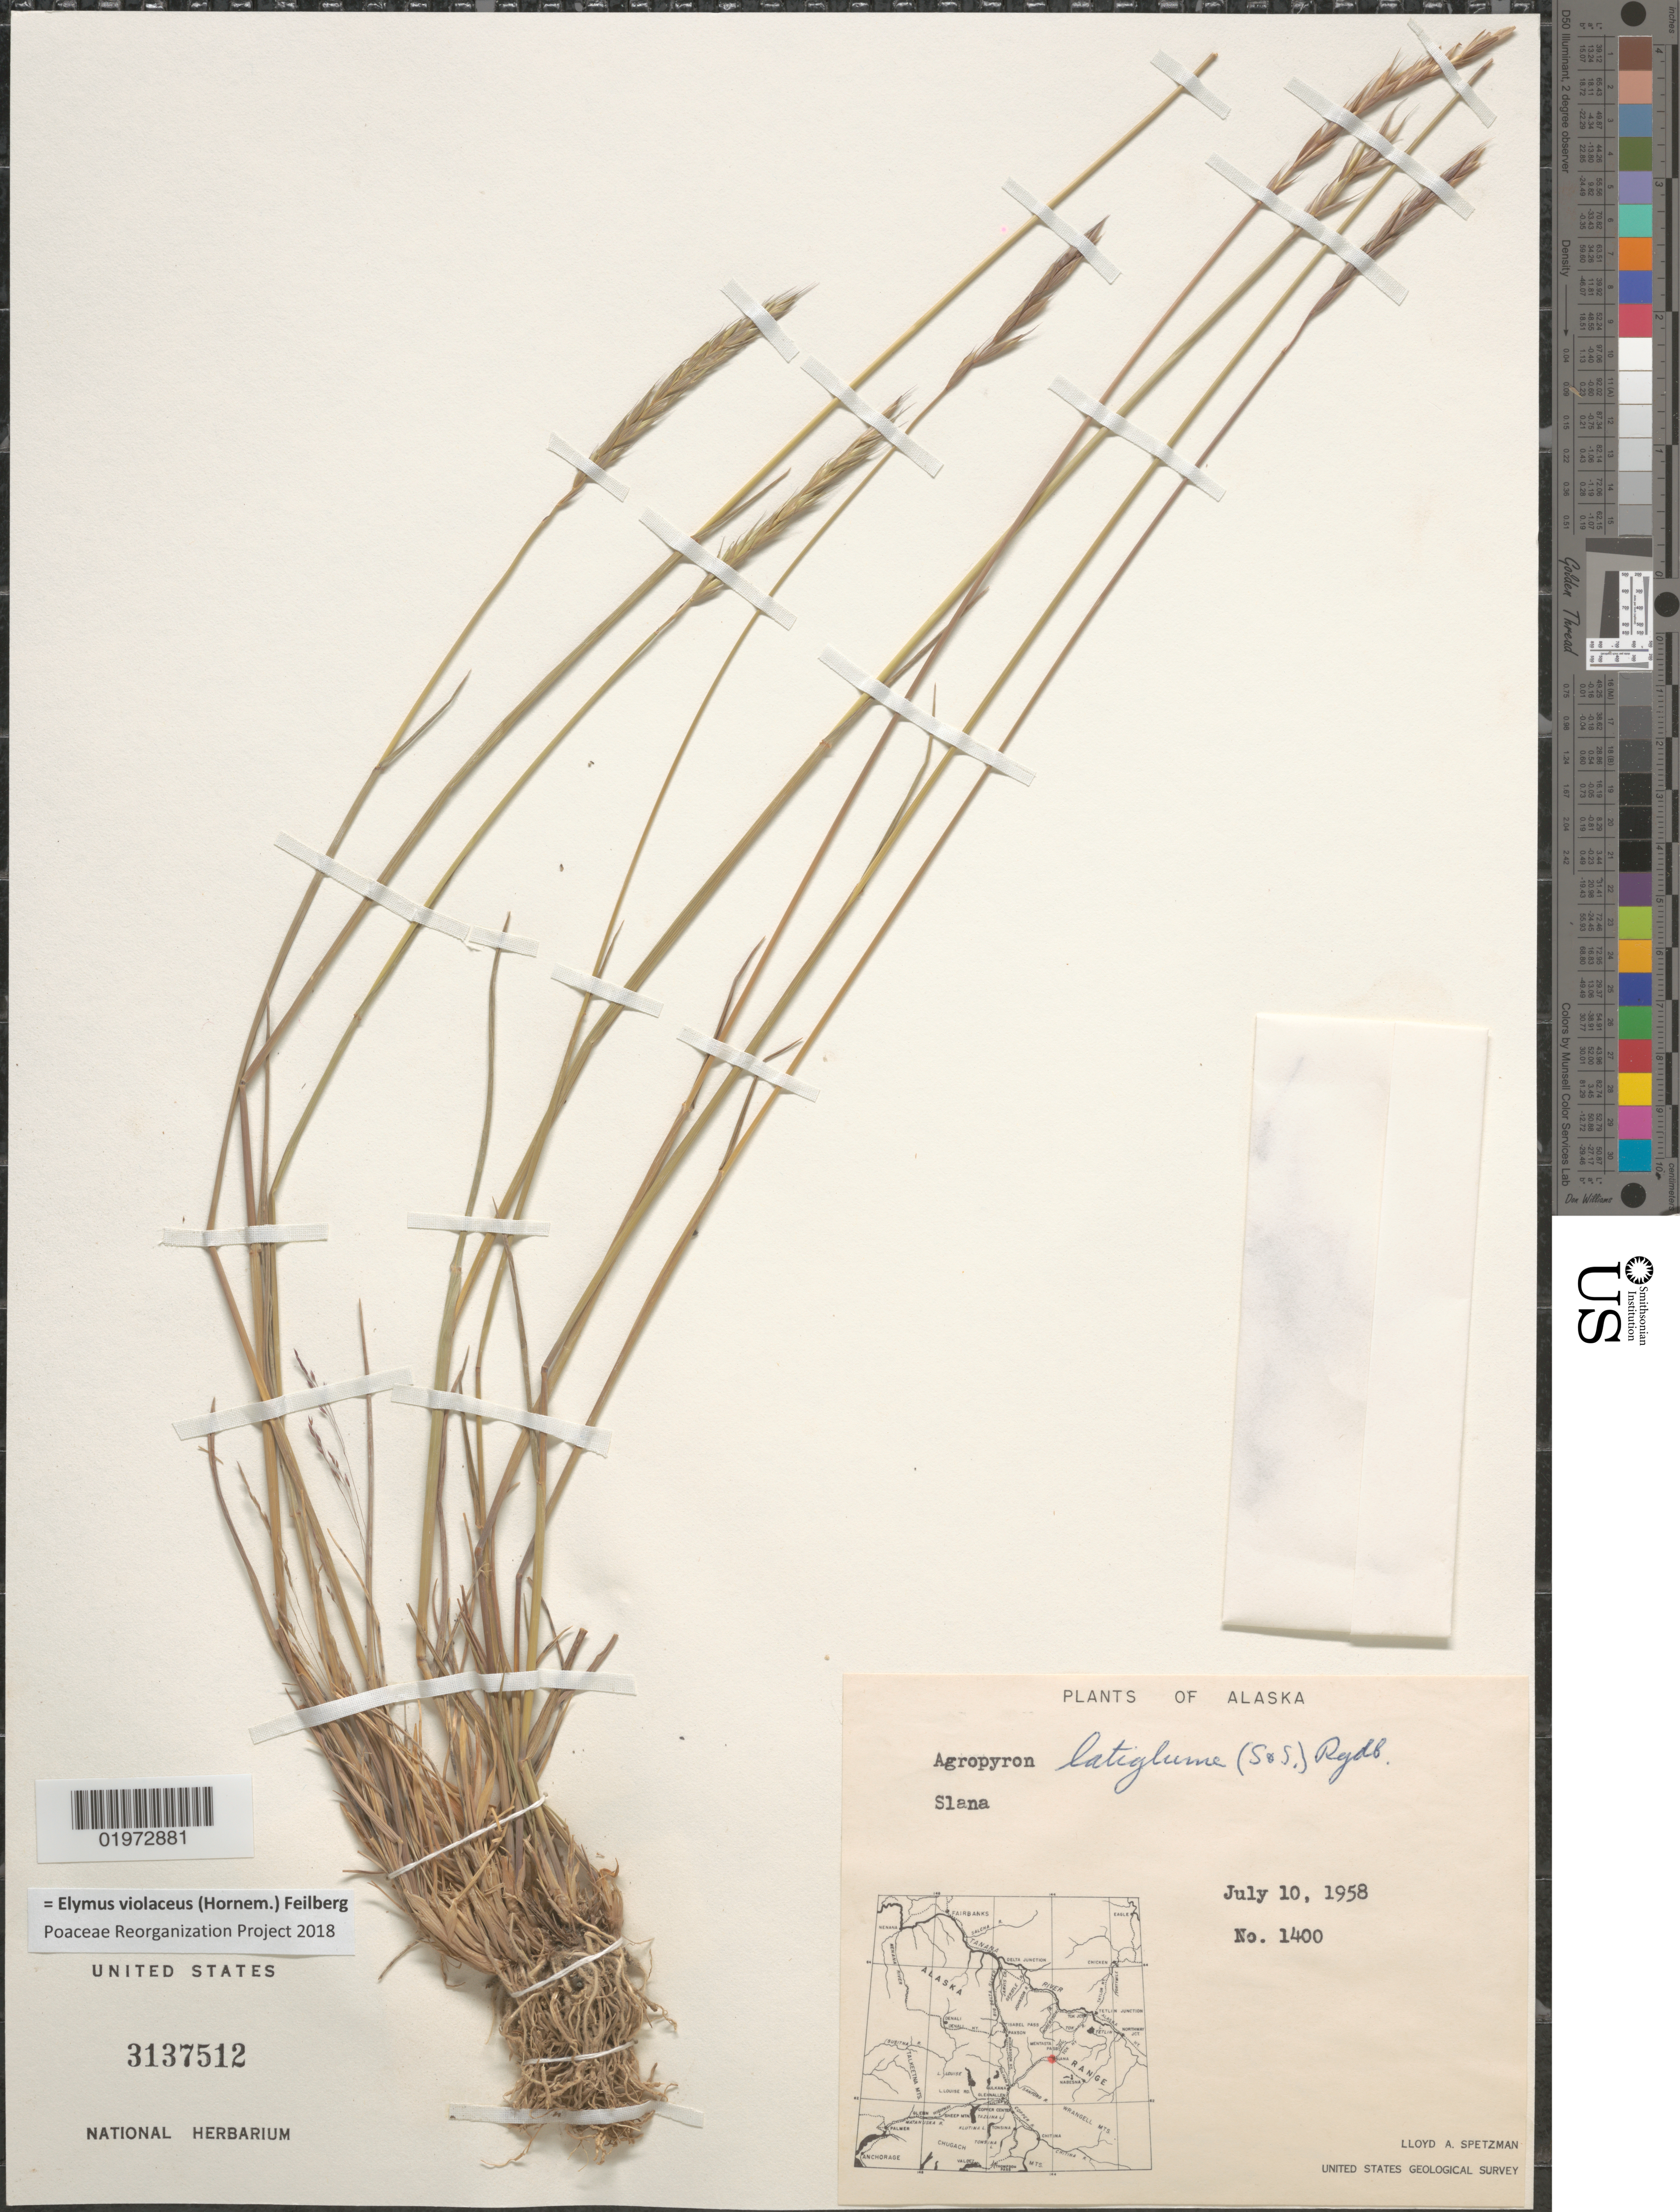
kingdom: Plantae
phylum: Tracheophyta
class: Liliopsida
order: Poales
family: Poaceae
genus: Elymus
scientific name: Elymus violaceus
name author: (Hornem.) Feilberg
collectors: L. Spetzman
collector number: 1400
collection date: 1958-07-10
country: United States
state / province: Alaska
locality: Slana. United States Geological Survey.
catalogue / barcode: US 3137512